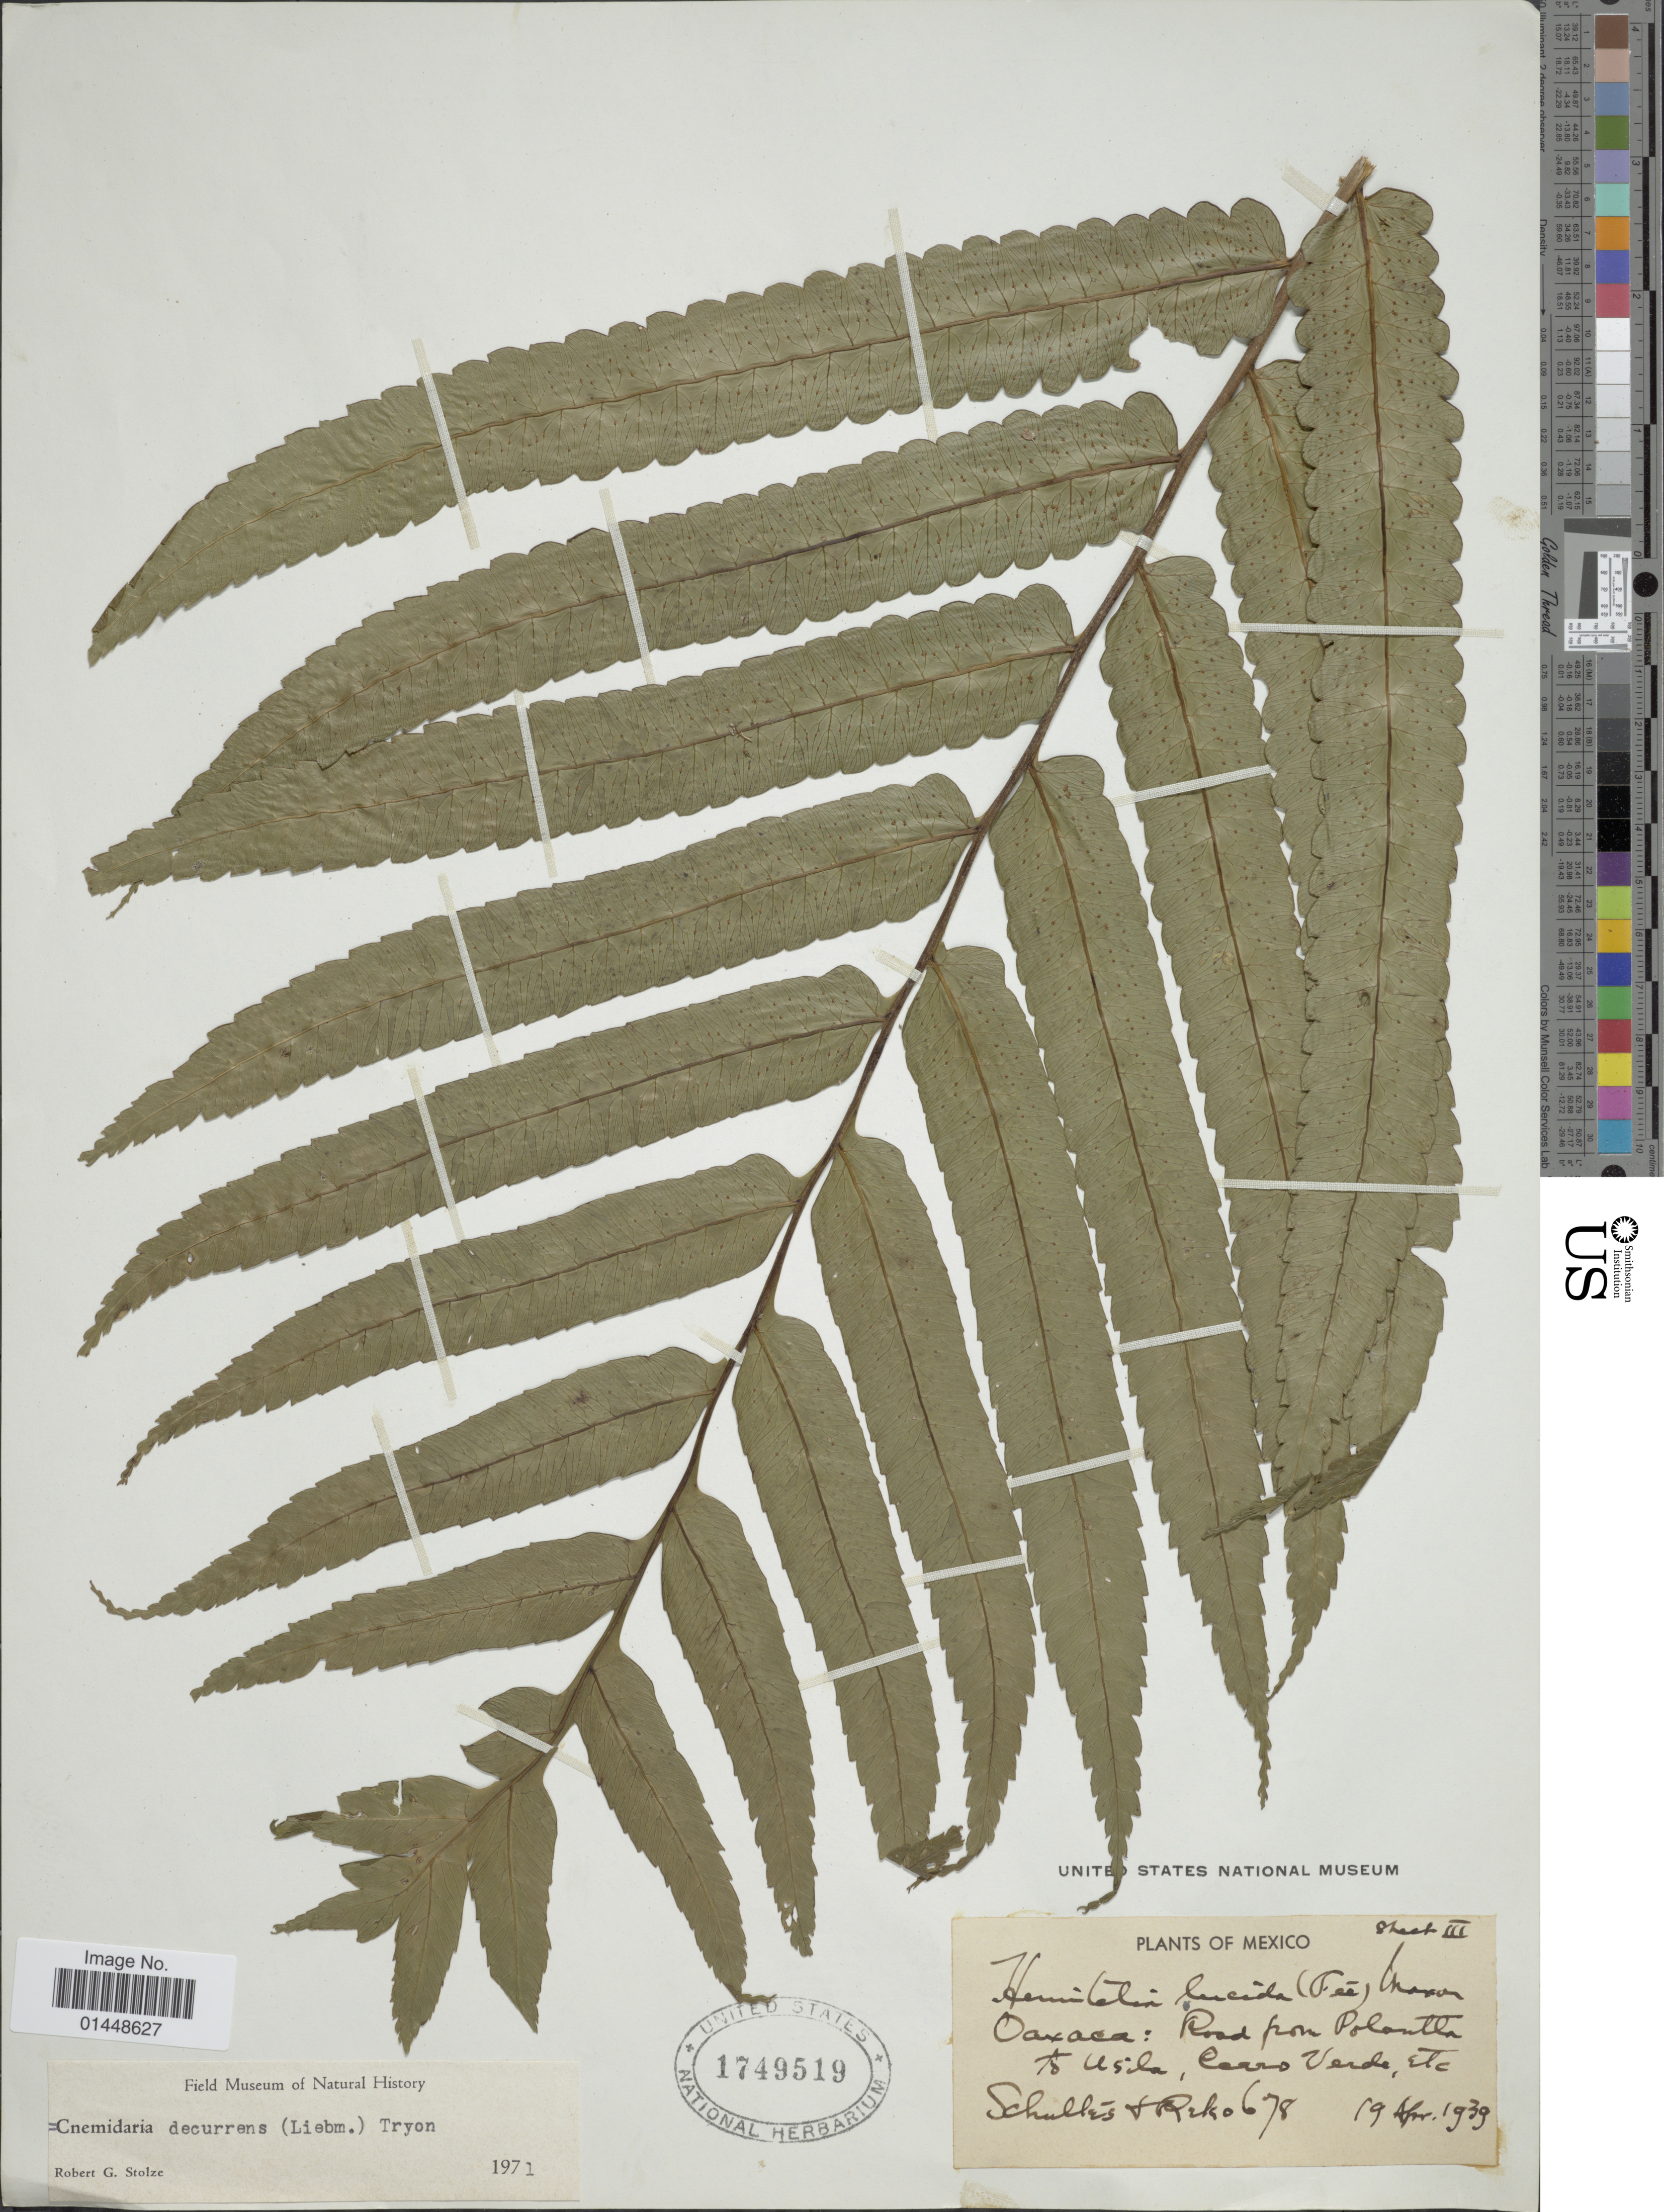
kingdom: Plantae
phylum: Tracheophyta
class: Polypodiopsida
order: Cyatheales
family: Cyatheaceae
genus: Cyathea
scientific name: Cyathea decurrens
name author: (Hook.) Copel.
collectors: -- Schultes & -. Reko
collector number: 678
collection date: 1939-04-19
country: Mexico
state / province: Oaxaca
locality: Oaxaca: Road from Polantla to Usila, Cerro Verde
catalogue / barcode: US 1749519